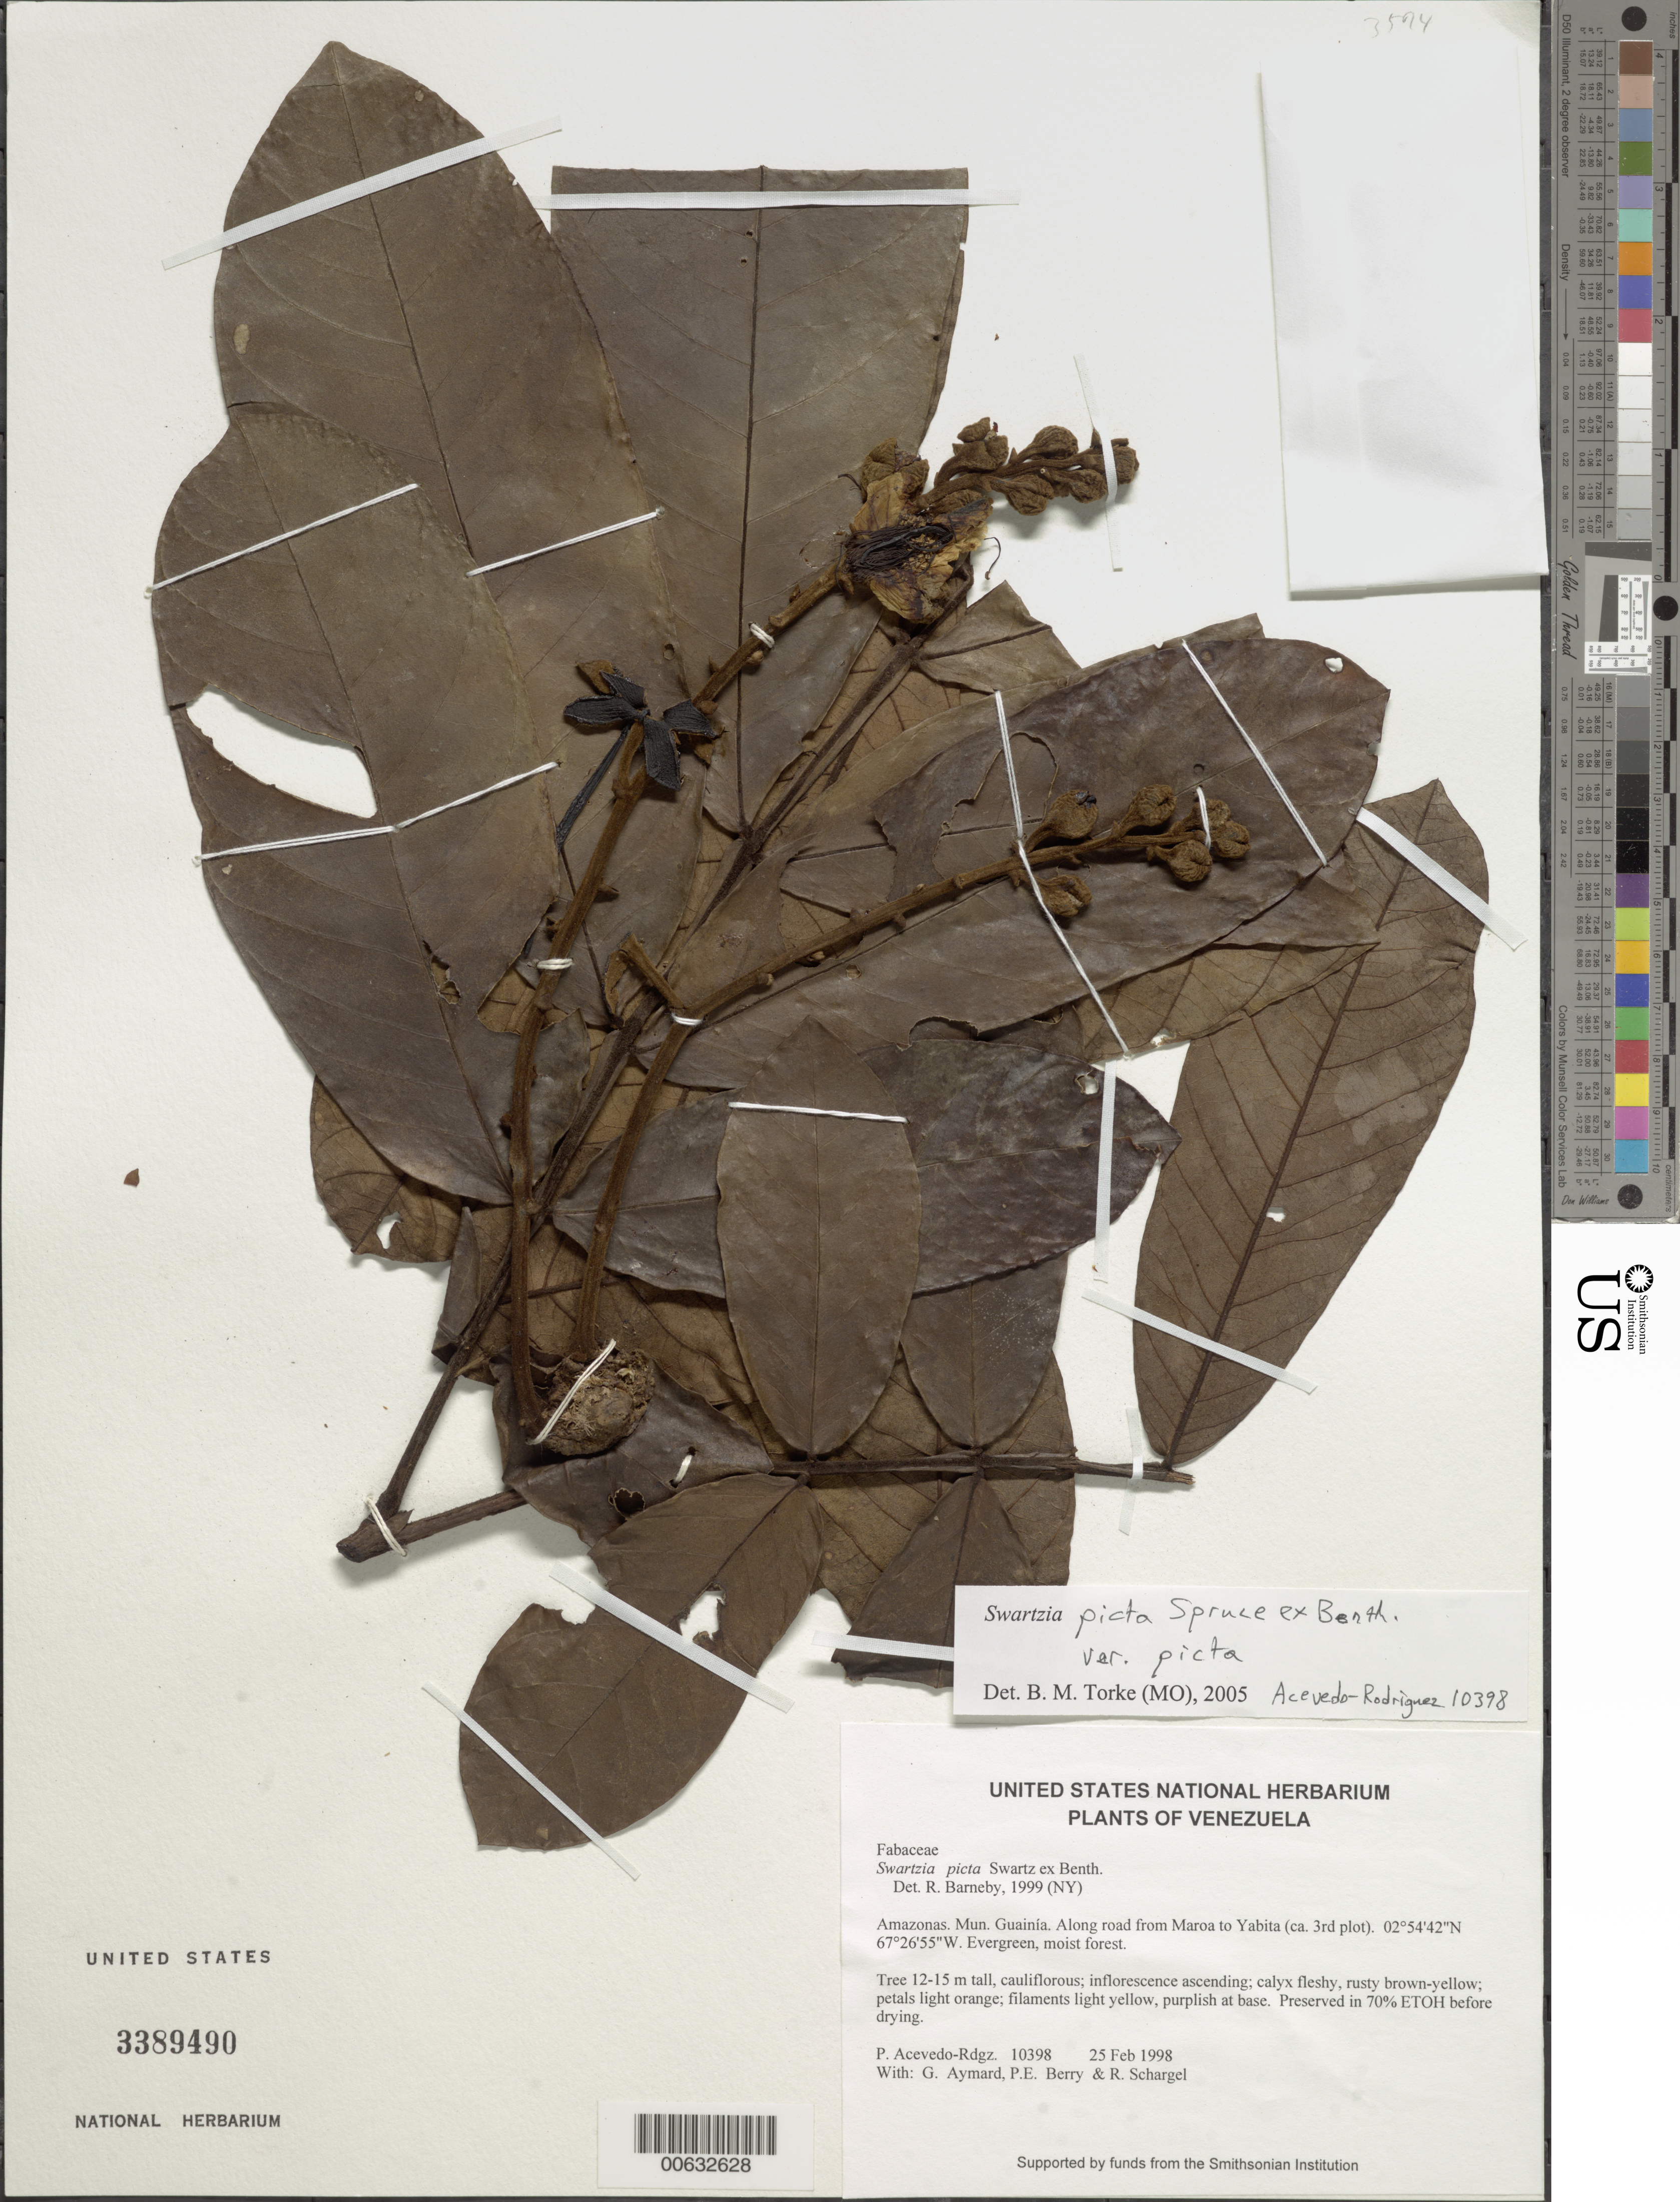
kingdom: Plantae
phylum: Tracheophyta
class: Magnoliopsida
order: Fabales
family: Fabaceae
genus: Swartzia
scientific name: Swartzia picta var. picta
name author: Spruce ex Benth.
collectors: P. Acevedo-Rodr., G. A. Aymard, P. E. Berry & R. Schargel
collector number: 10398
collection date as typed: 25 Feb 1998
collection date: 1998-02-25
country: Venezuela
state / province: Amazonas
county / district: Maroa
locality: Along road from Maroa to Yabita (ca. 3rd plot).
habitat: Evergreen, moist forest.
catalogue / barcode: US 3389490